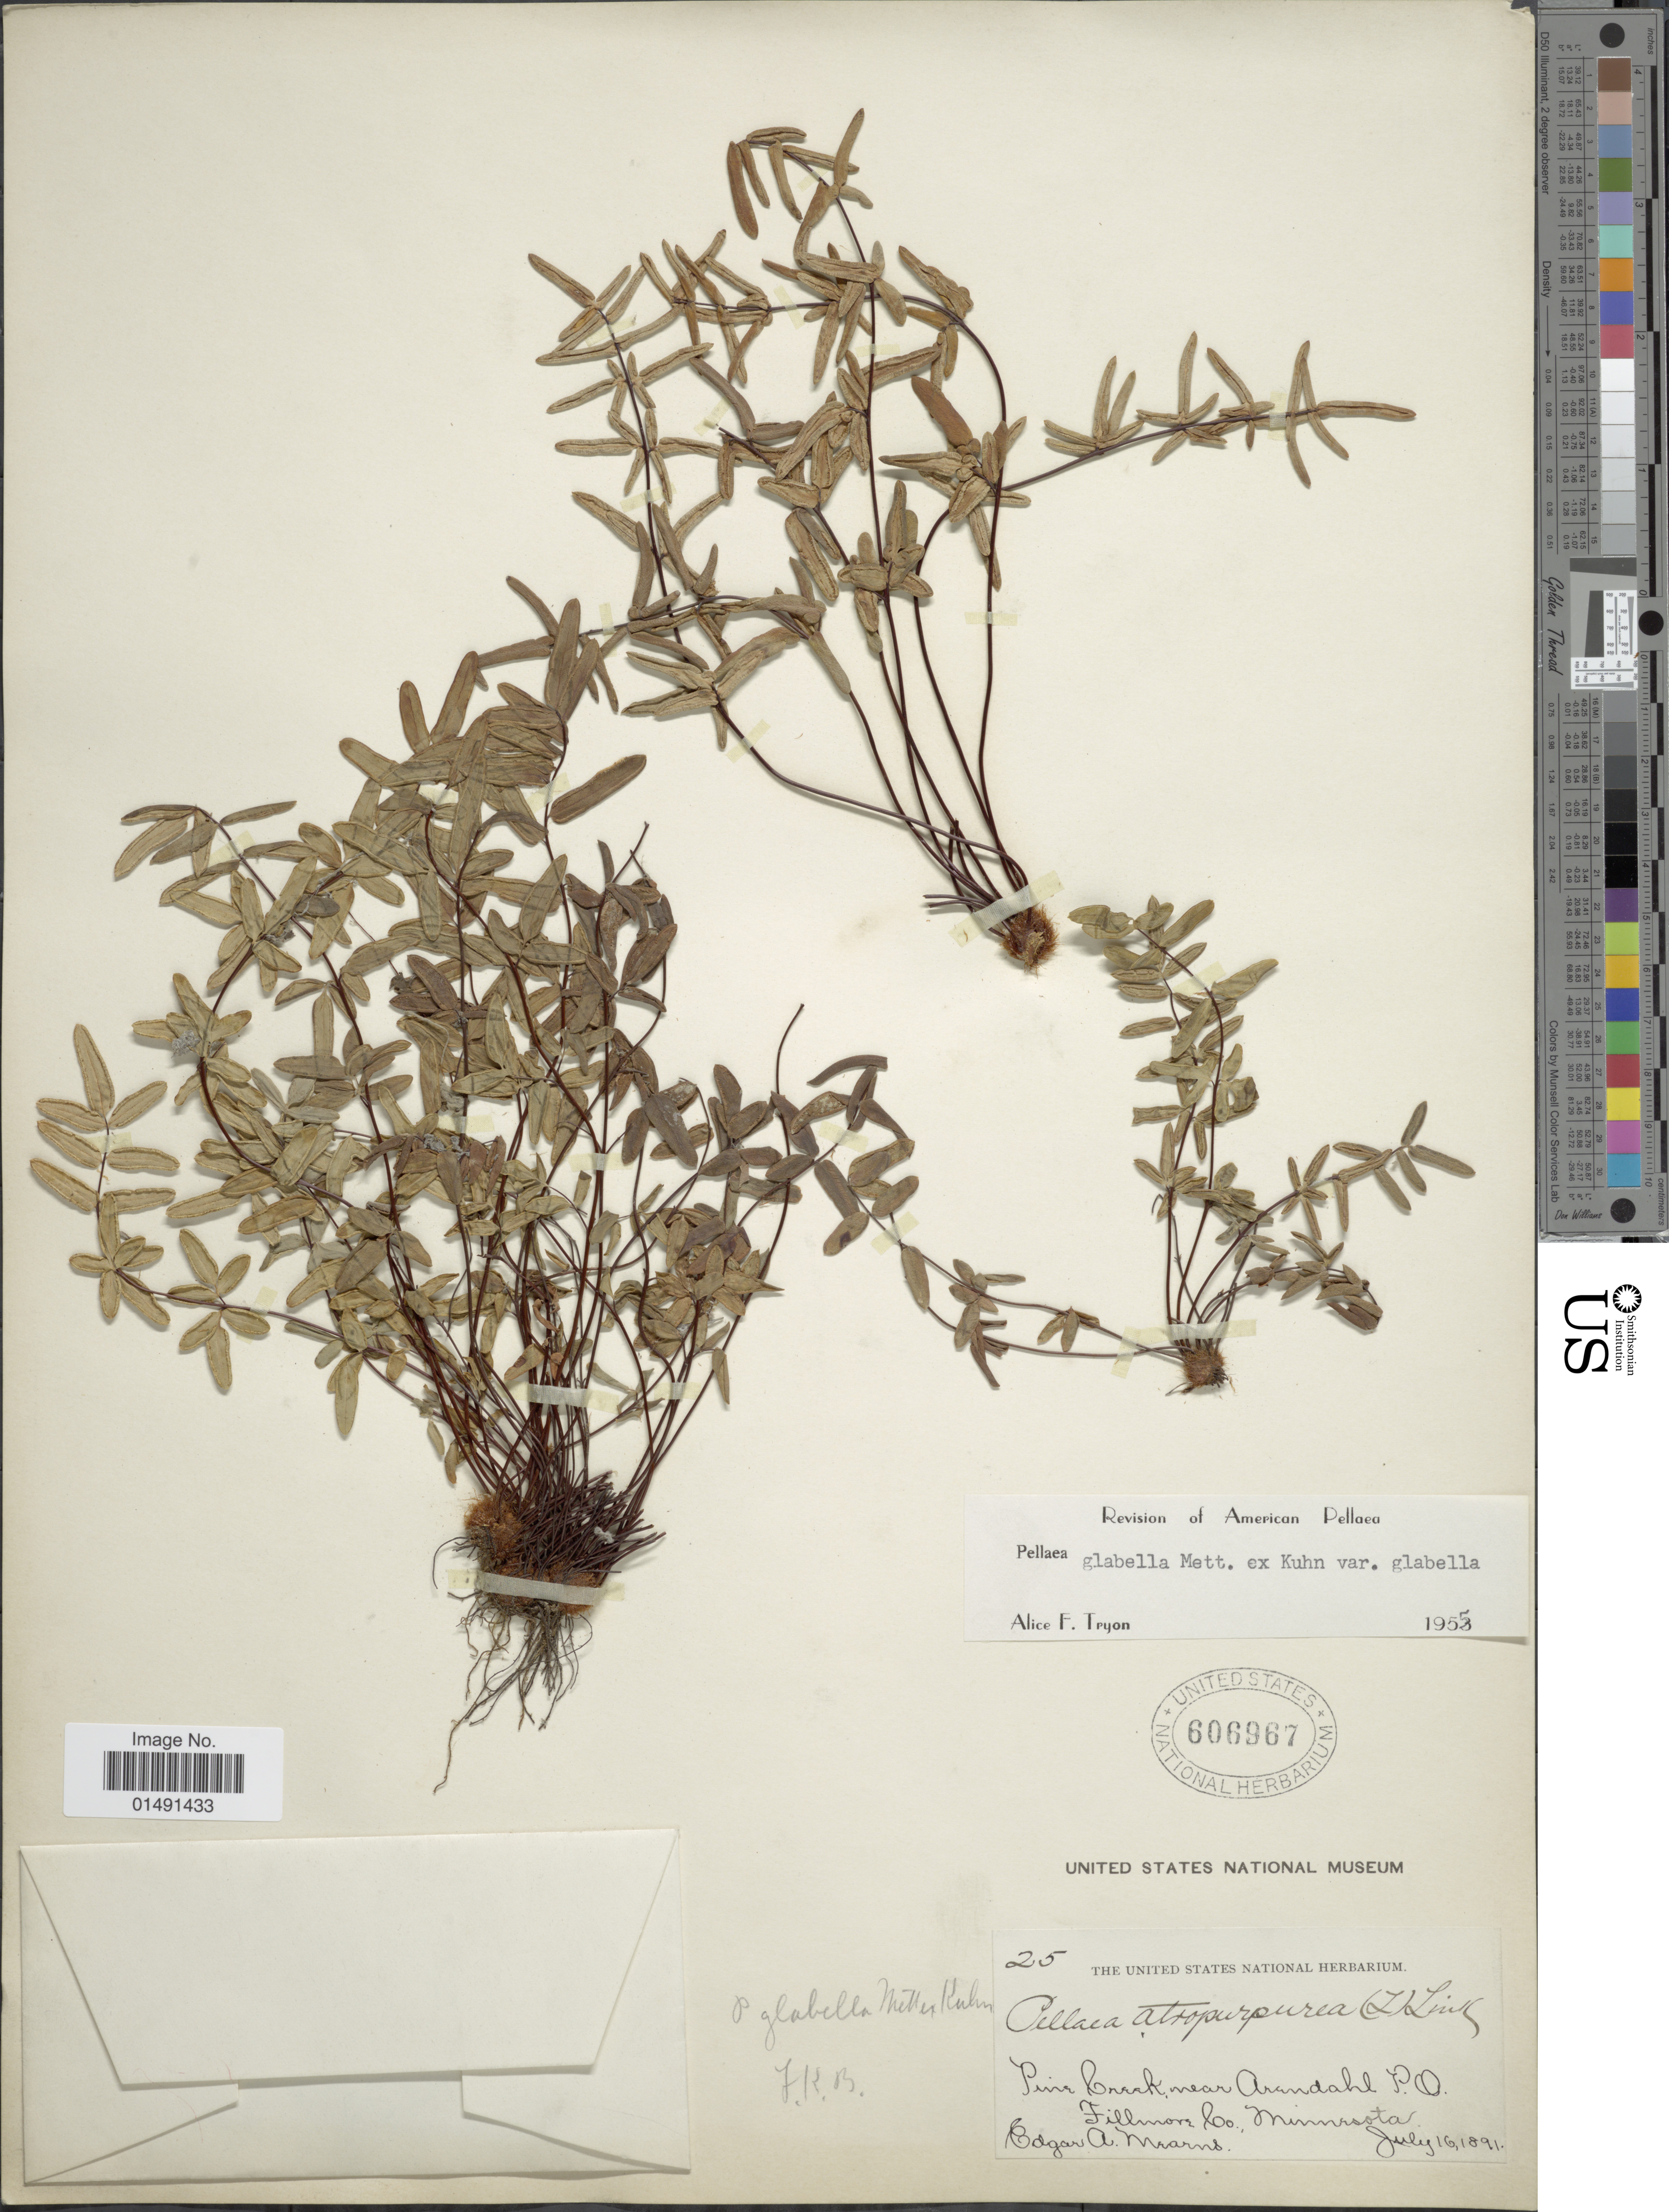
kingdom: Plantae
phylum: Tracheophyta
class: Polypodiopsida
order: Polypodiales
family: Pteridaceae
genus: Pellaea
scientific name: Pellaea glabella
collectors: E. A. Mearns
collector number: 25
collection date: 1891-07-16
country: United States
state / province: Minnesota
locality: Pine Creek near Arandahl P.O. Fillmore Co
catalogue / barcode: US 606967